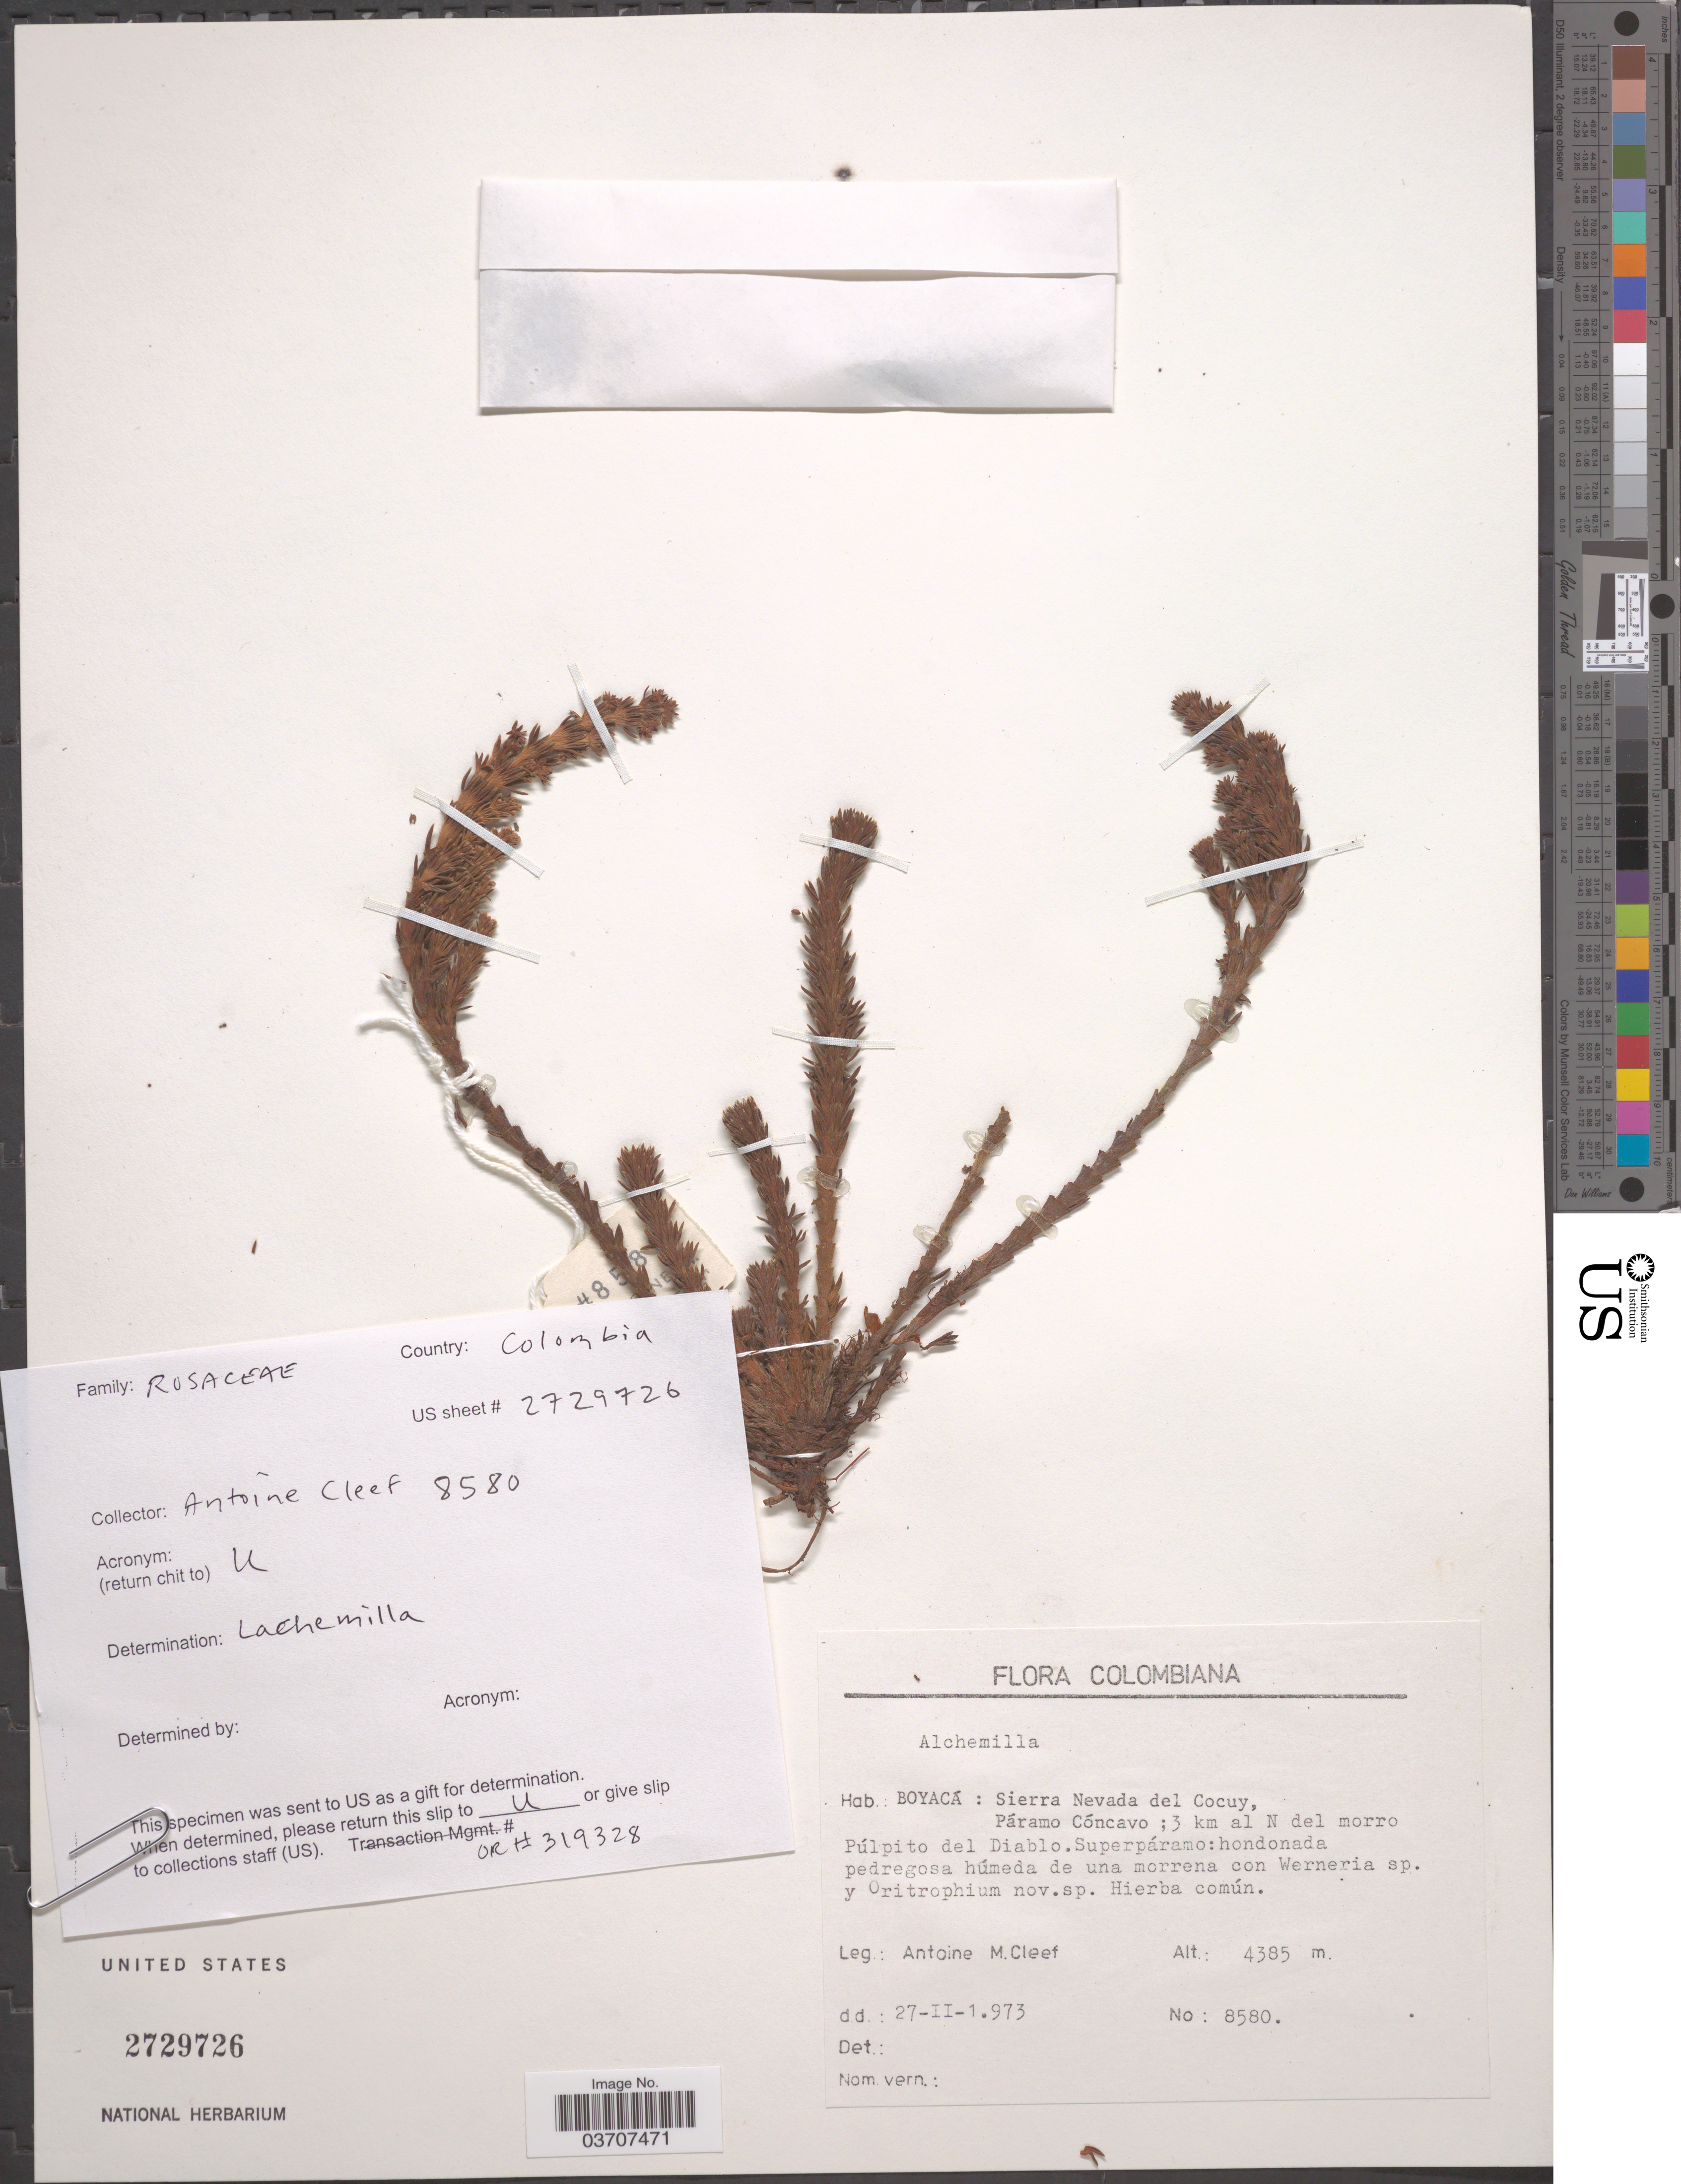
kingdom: Plantae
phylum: Tracheophyta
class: Magnoliopsida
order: Rosales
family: Rosaceae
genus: Alchemilla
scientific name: Alchemilla nivalis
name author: Kunth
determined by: Dorr, L. J., (BOT), Smithsonian Institution - National Museum of Natural History (UNITED STATES)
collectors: A. M. Cleef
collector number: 8580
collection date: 1973-02-27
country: Colombia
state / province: Boyacá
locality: Sierra Nevada del Cocuy, Páramo Cóncavo; 3 km al N del morro Púlpito del Diablo.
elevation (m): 4385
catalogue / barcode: US 2729726